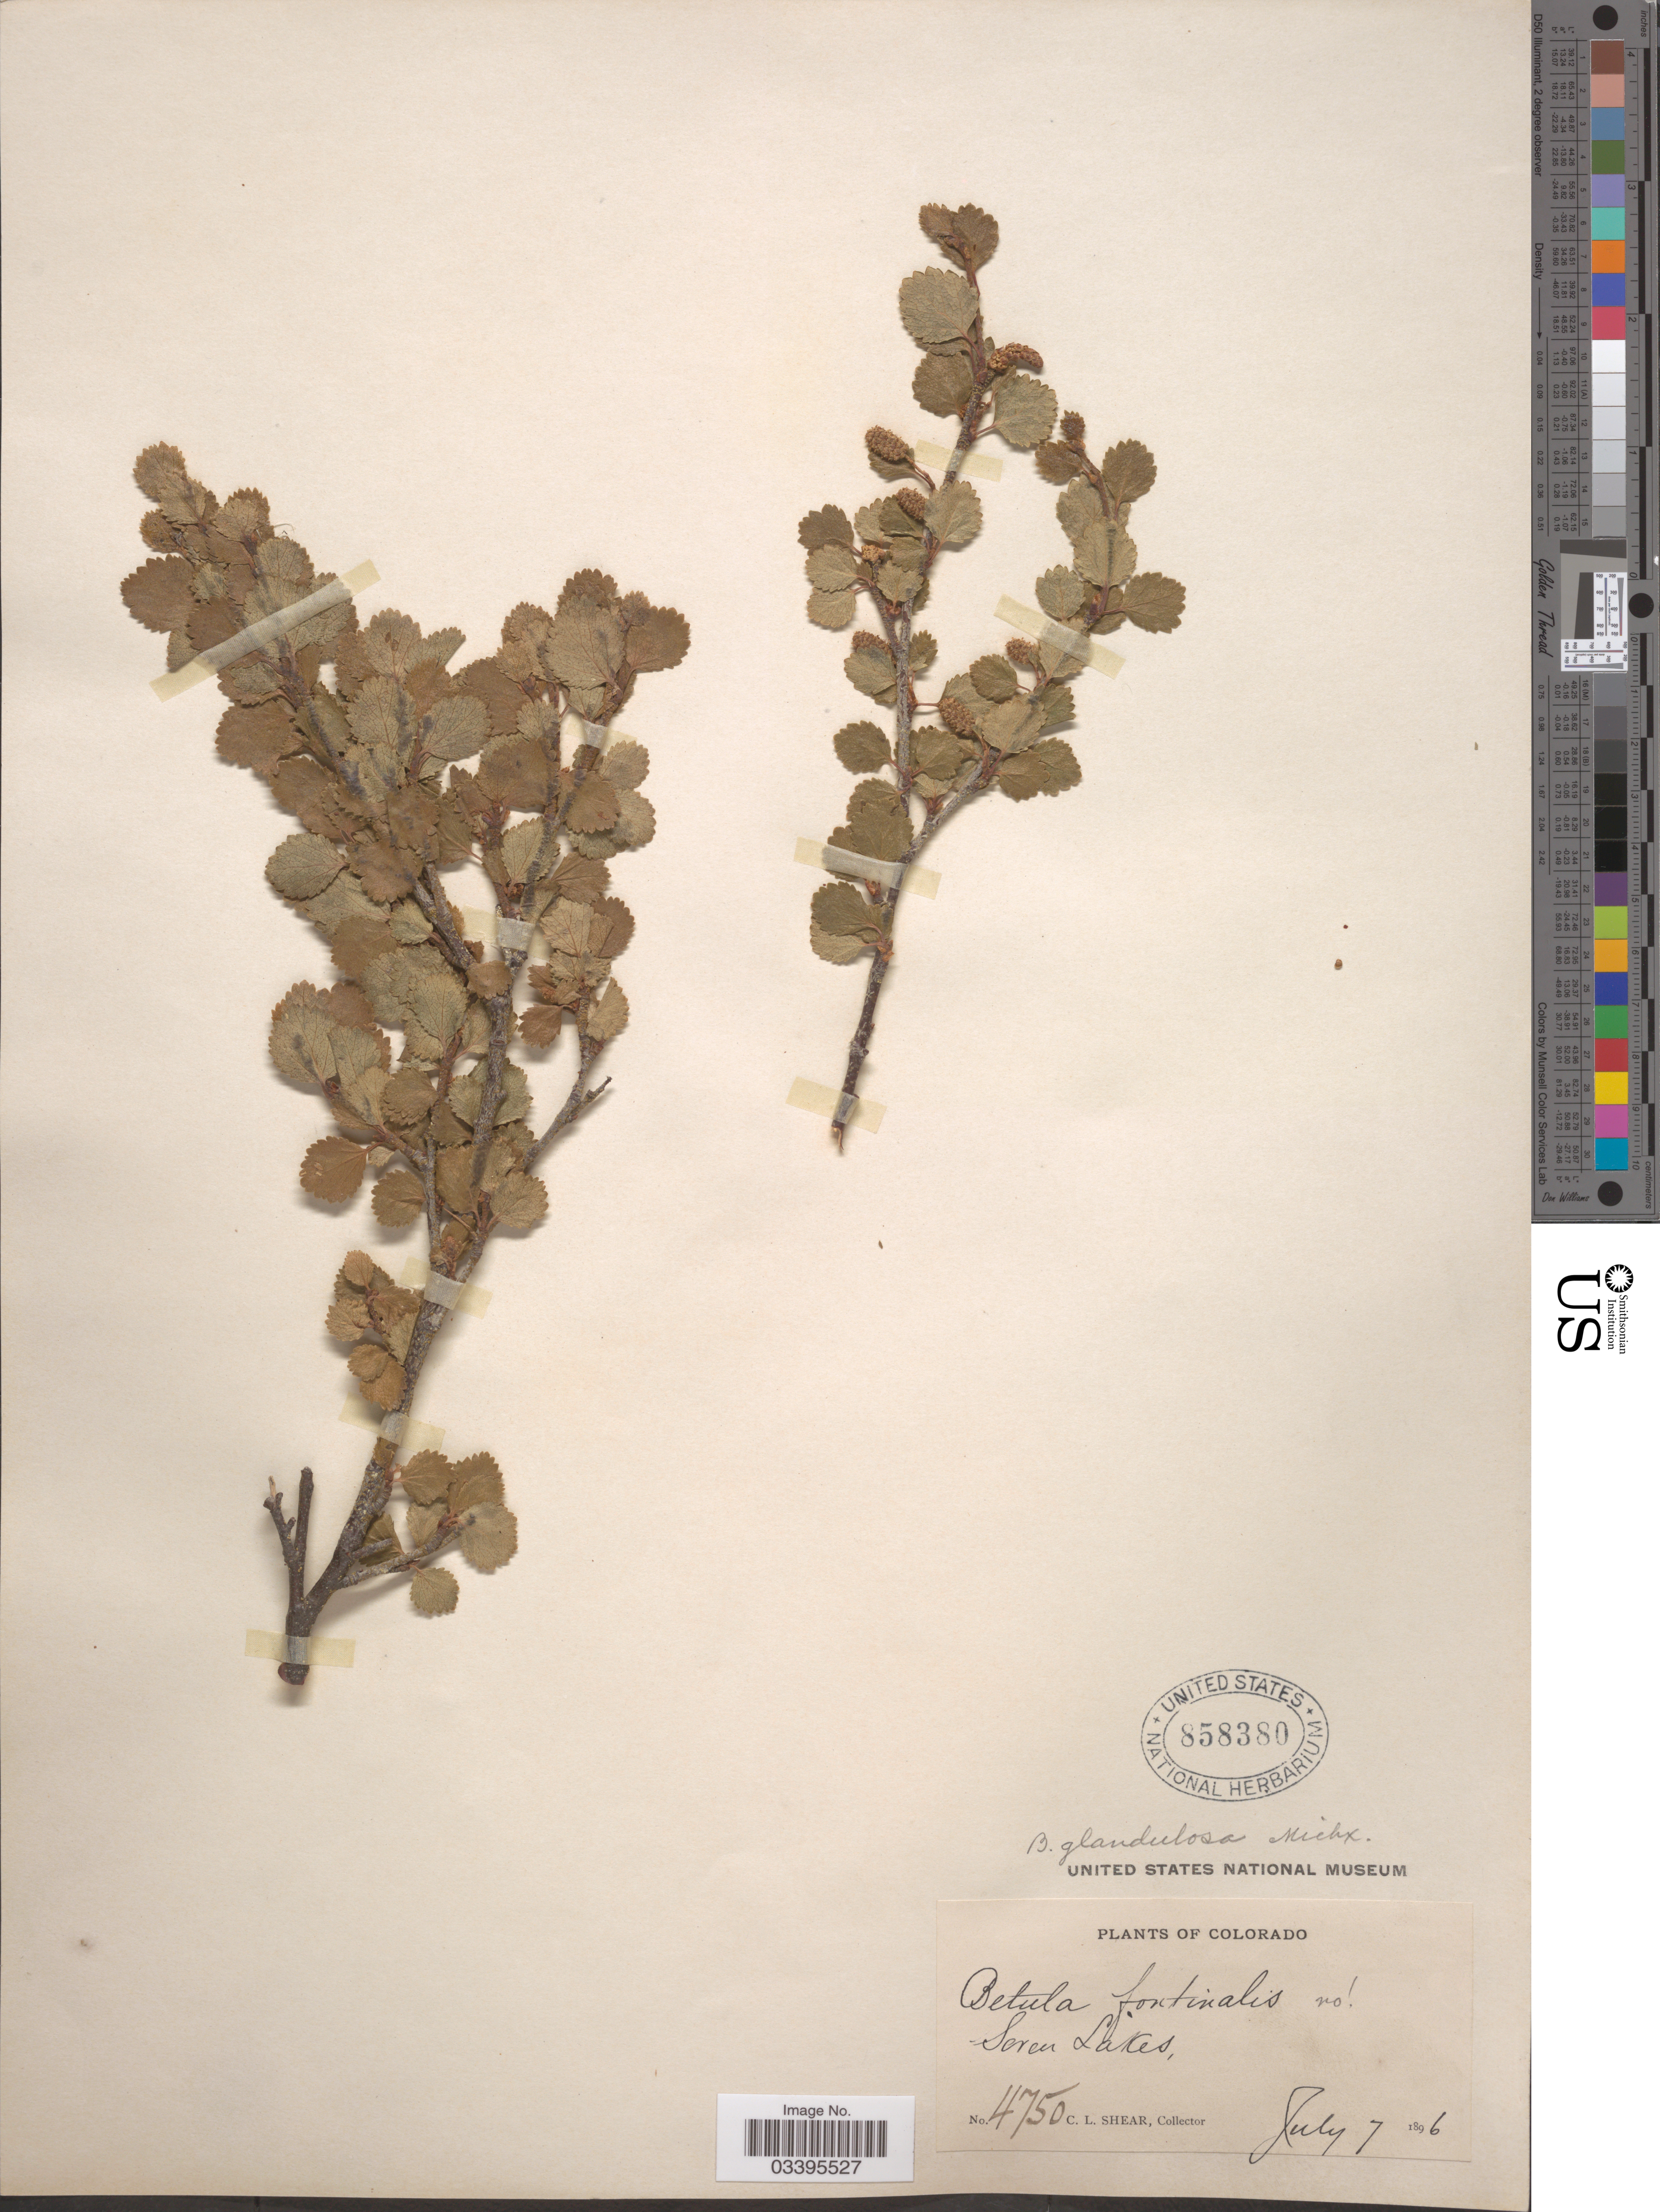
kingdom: Plantae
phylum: Tracheophyta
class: Magnoliopsida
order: Fagales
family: Betulaceae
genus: Betula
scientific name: Betula glandulosa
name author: Michx.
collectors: C. L. Shear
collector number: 4750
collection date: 1896-07-07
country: United States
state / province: Colorado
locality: Seven Lakes.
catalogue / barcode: US 858380